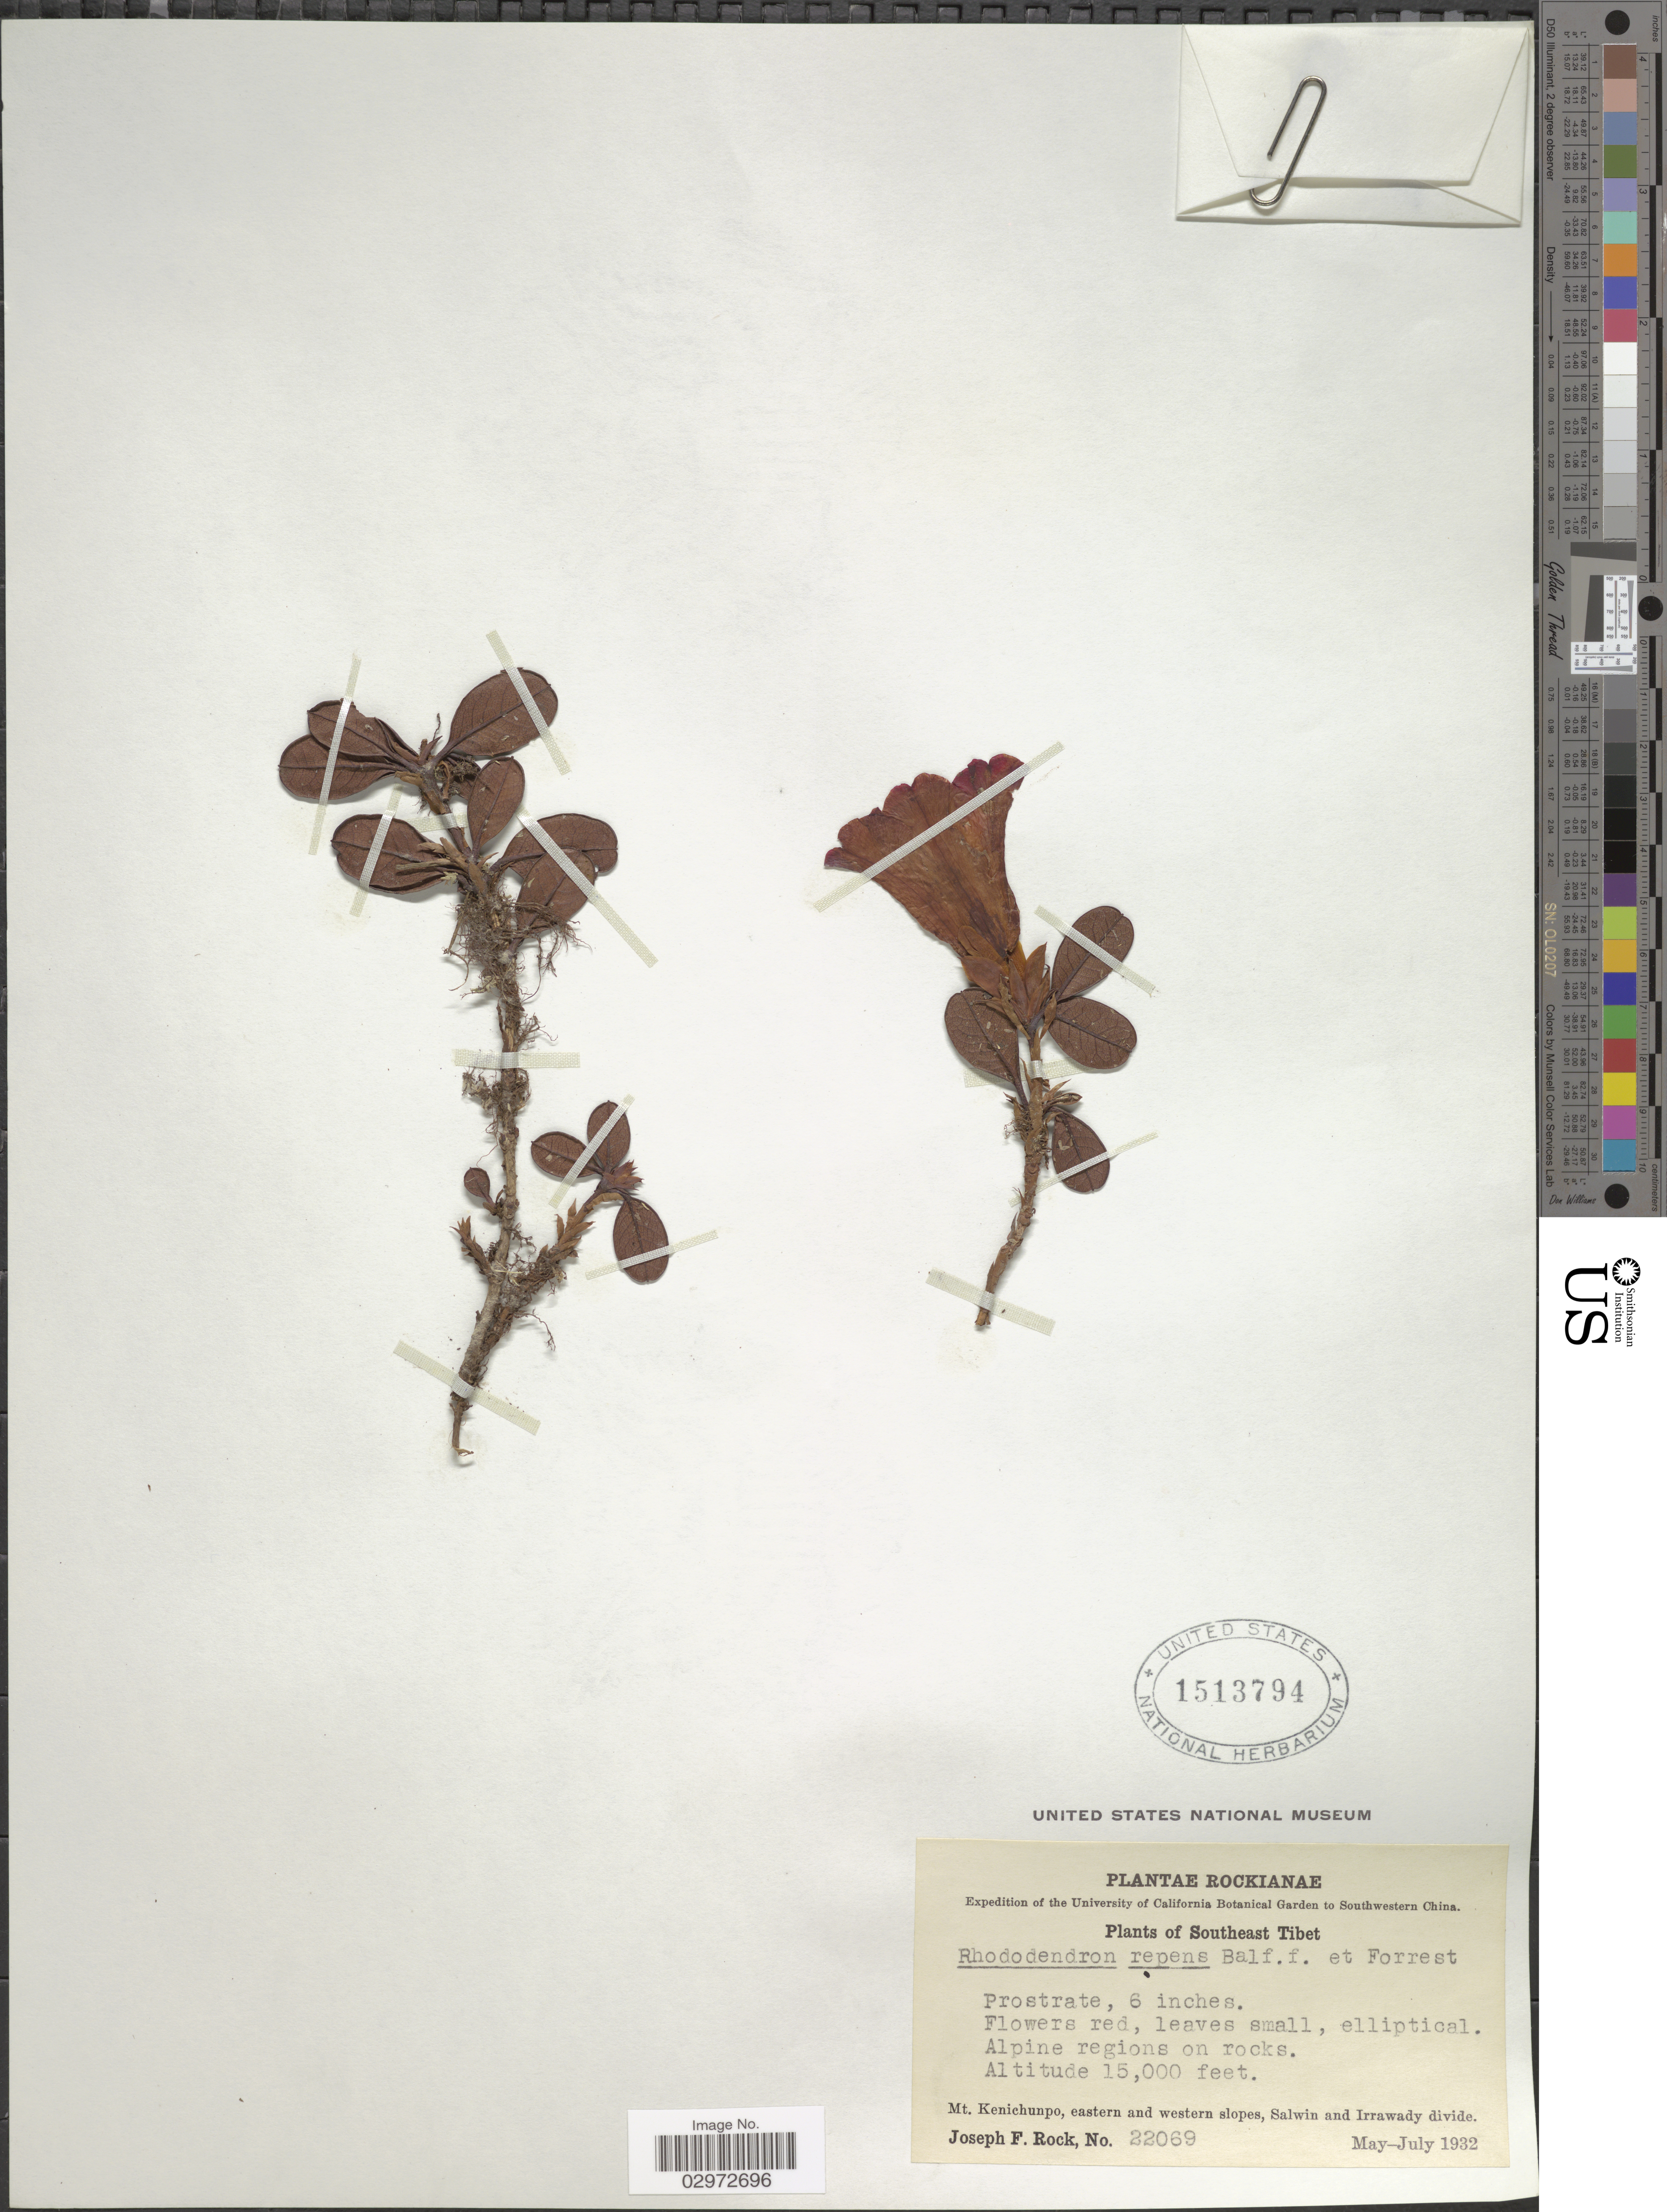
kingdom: Plantae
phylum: Tracheophyta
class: Magnoliopsida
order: Ericales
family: Ericaceae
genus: Rhododendron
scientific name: Rhododendron repens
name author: Balf. f. & Forrest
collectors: J. F. Rock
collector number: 22069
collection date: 1932-05/1932-06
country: China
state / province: Xizang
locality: Southeast Tibet. Mt. Kenichunpo, eastern and western slopes, Salwin and Irrawady divide.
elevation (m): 4572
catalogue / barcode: US 1513794